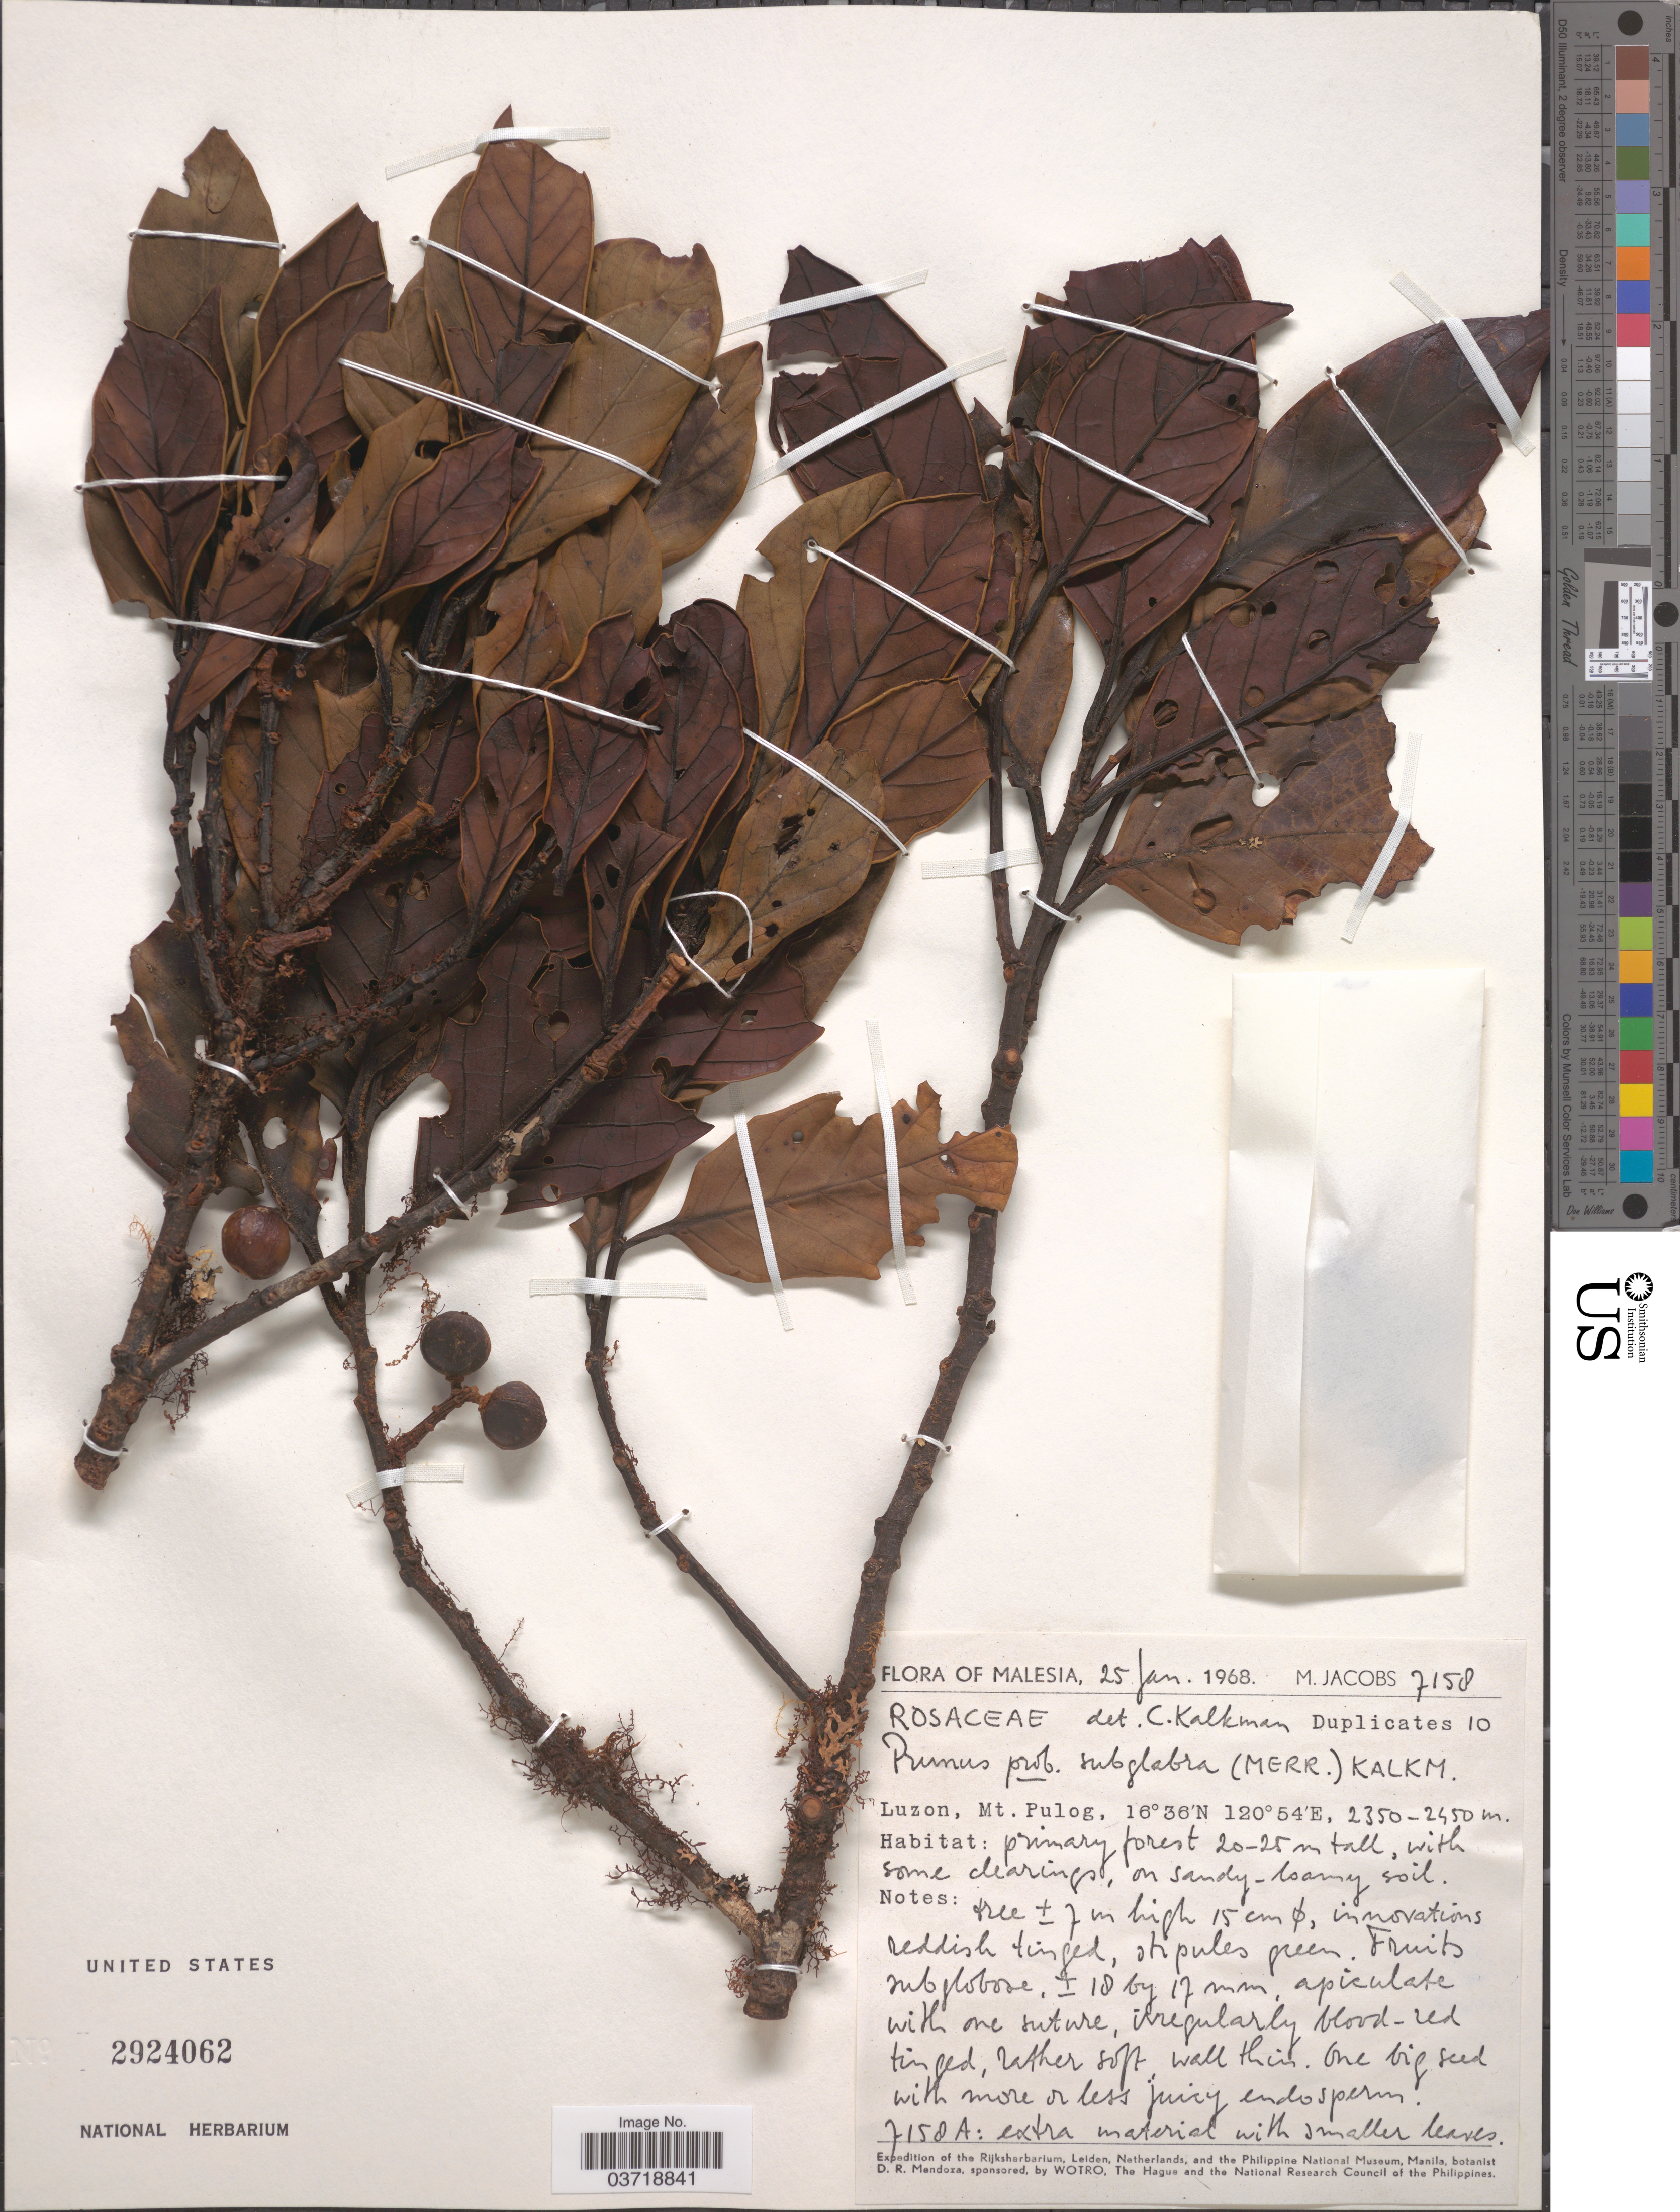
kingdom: Plantae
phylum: Tracheophyta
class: Magnoliopsida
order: Rosales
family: Rosaceae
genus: Prunus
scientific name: Prunus subglabra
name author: (Merr.) Kalkman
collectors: M. Jacobs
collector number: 7158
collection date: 1968-01-25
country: Philippines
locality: Malesia. Luzon, Mt. Pulog.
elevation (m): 2350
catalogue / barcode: US 2924062